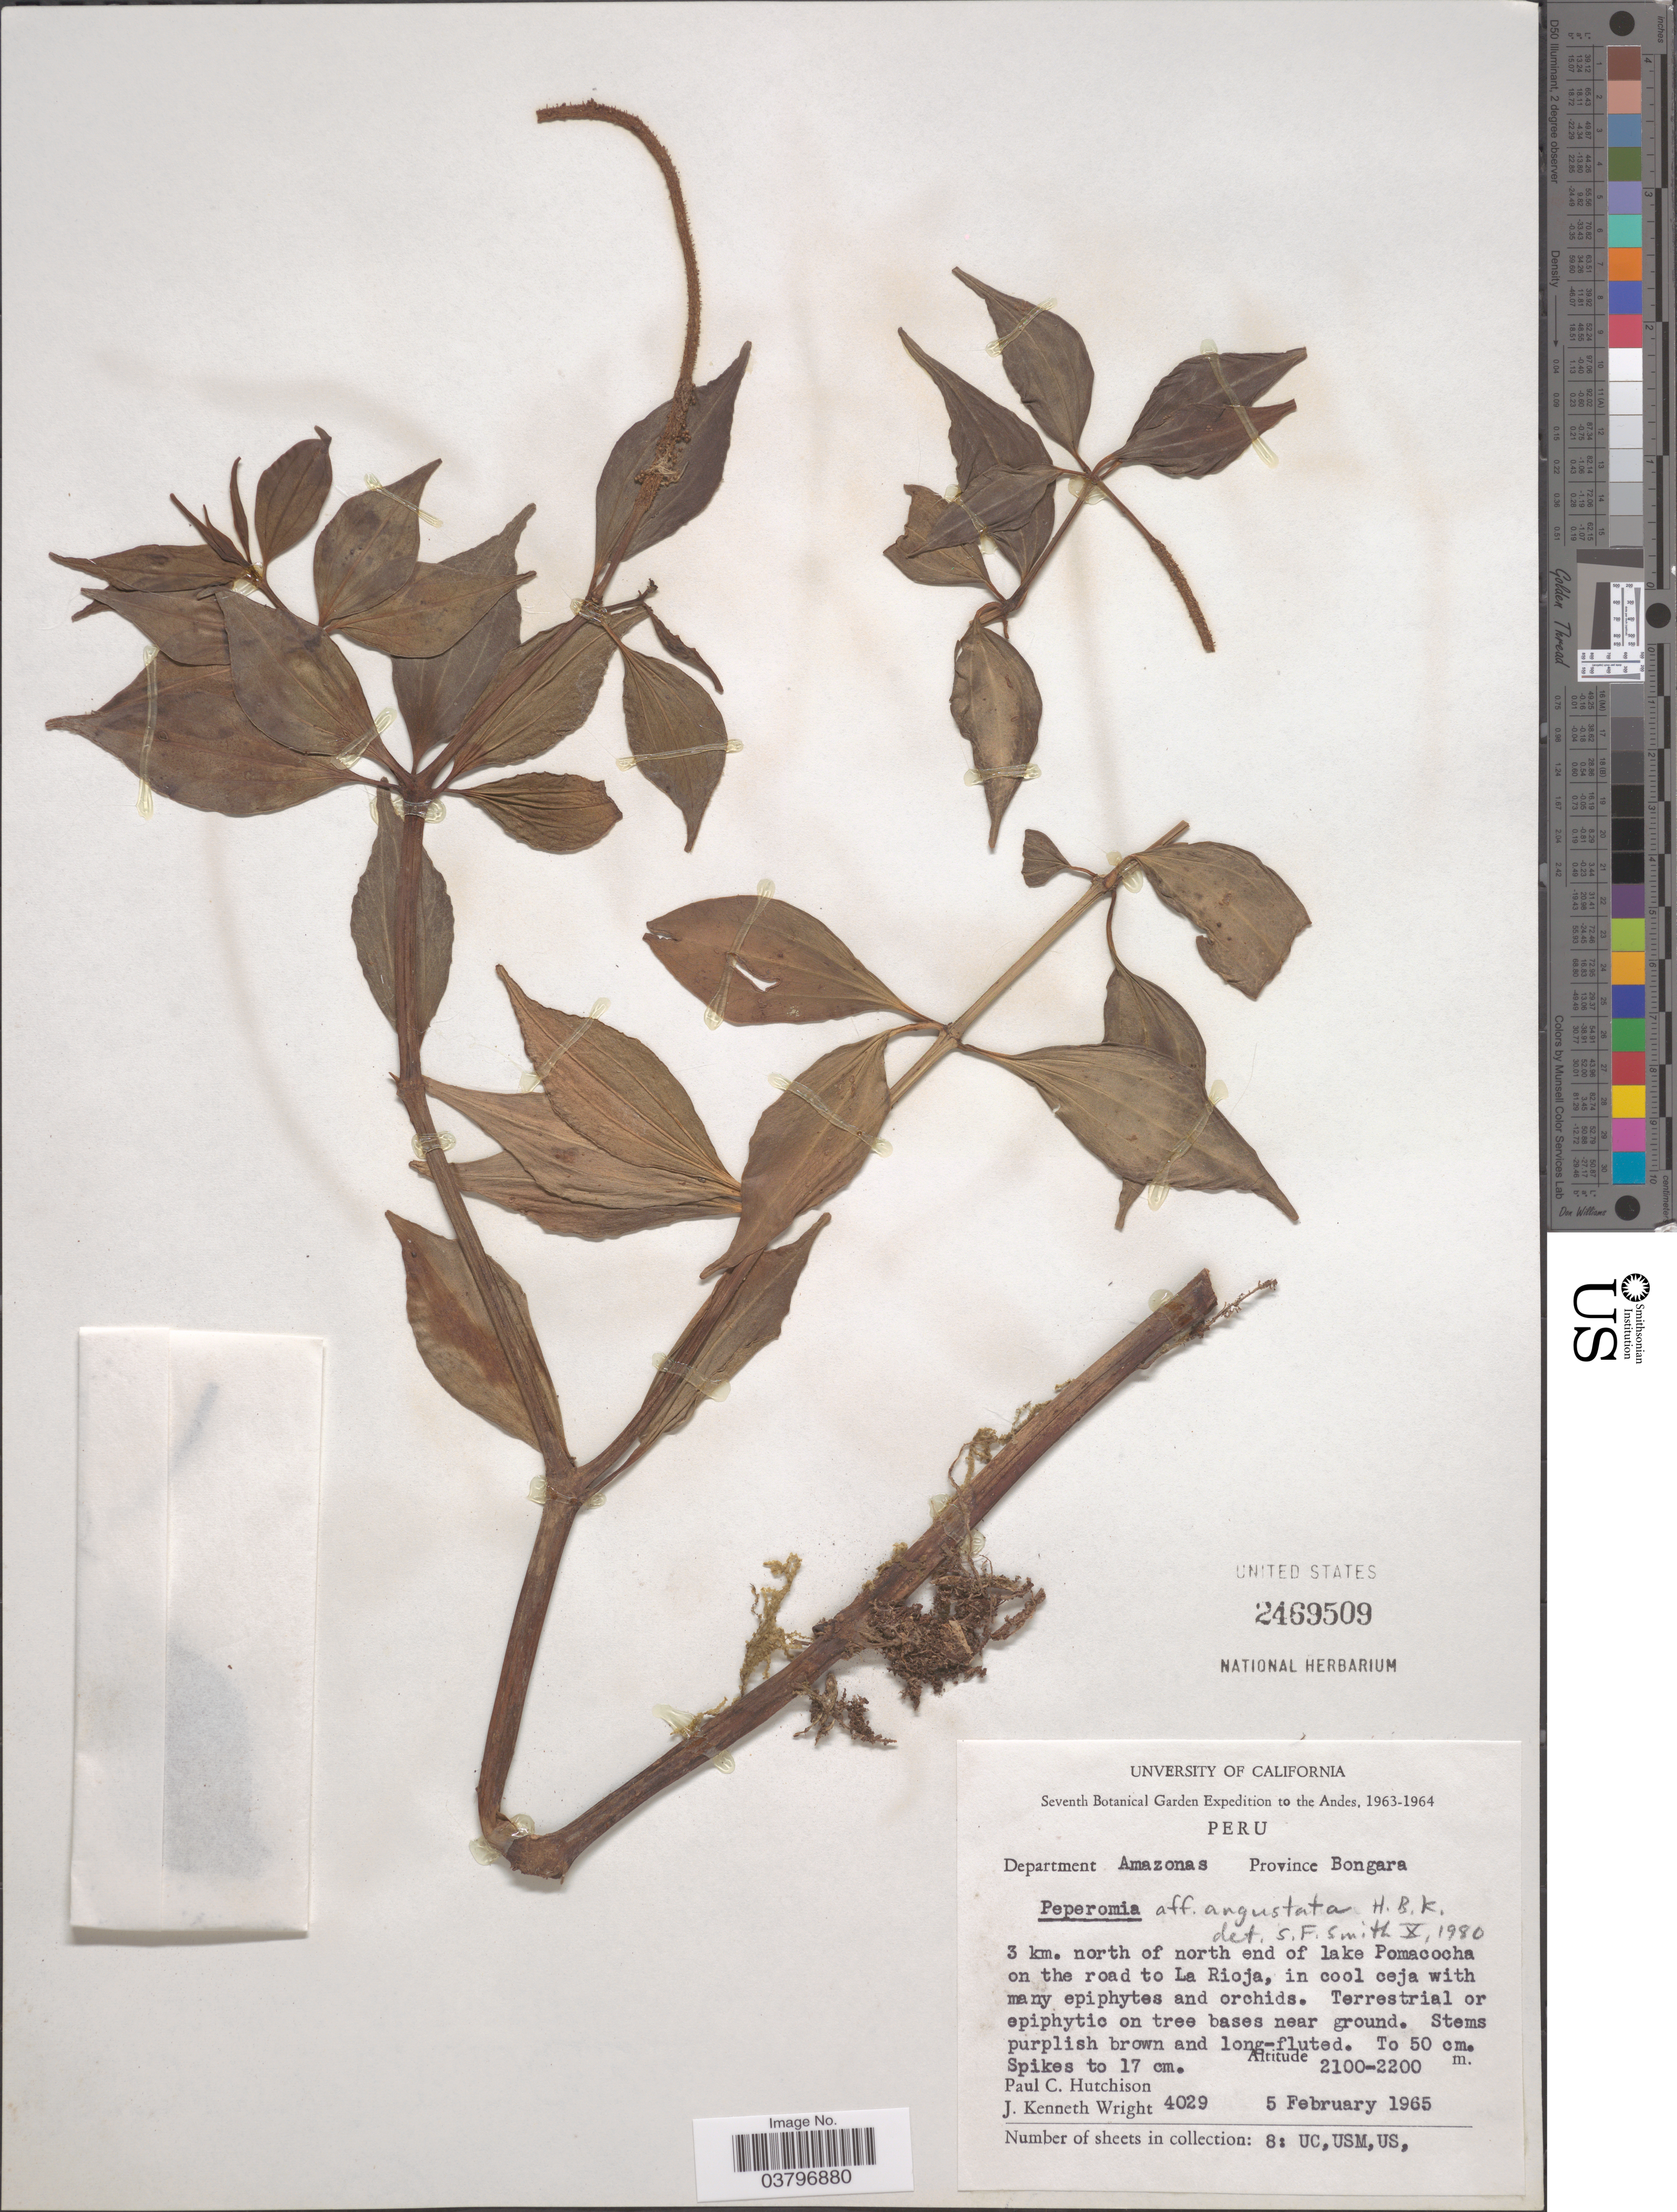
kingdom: Plantae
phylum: Tracheophyta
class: Magnoliopsida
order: Piperales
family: Piperaceae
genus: Peperomia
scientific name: Peperomia angustata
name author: Kunth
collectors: P. C. Hutchison & J. K. Wright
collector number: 4029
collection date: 1965-02-05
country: Peru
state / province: Amazonas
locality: Andes. Department Amazonas. Province Bongara. 3 km. north of north end of lake Pomacocha on the road to La Rioja.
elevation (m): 2100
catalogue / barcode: US 2469509